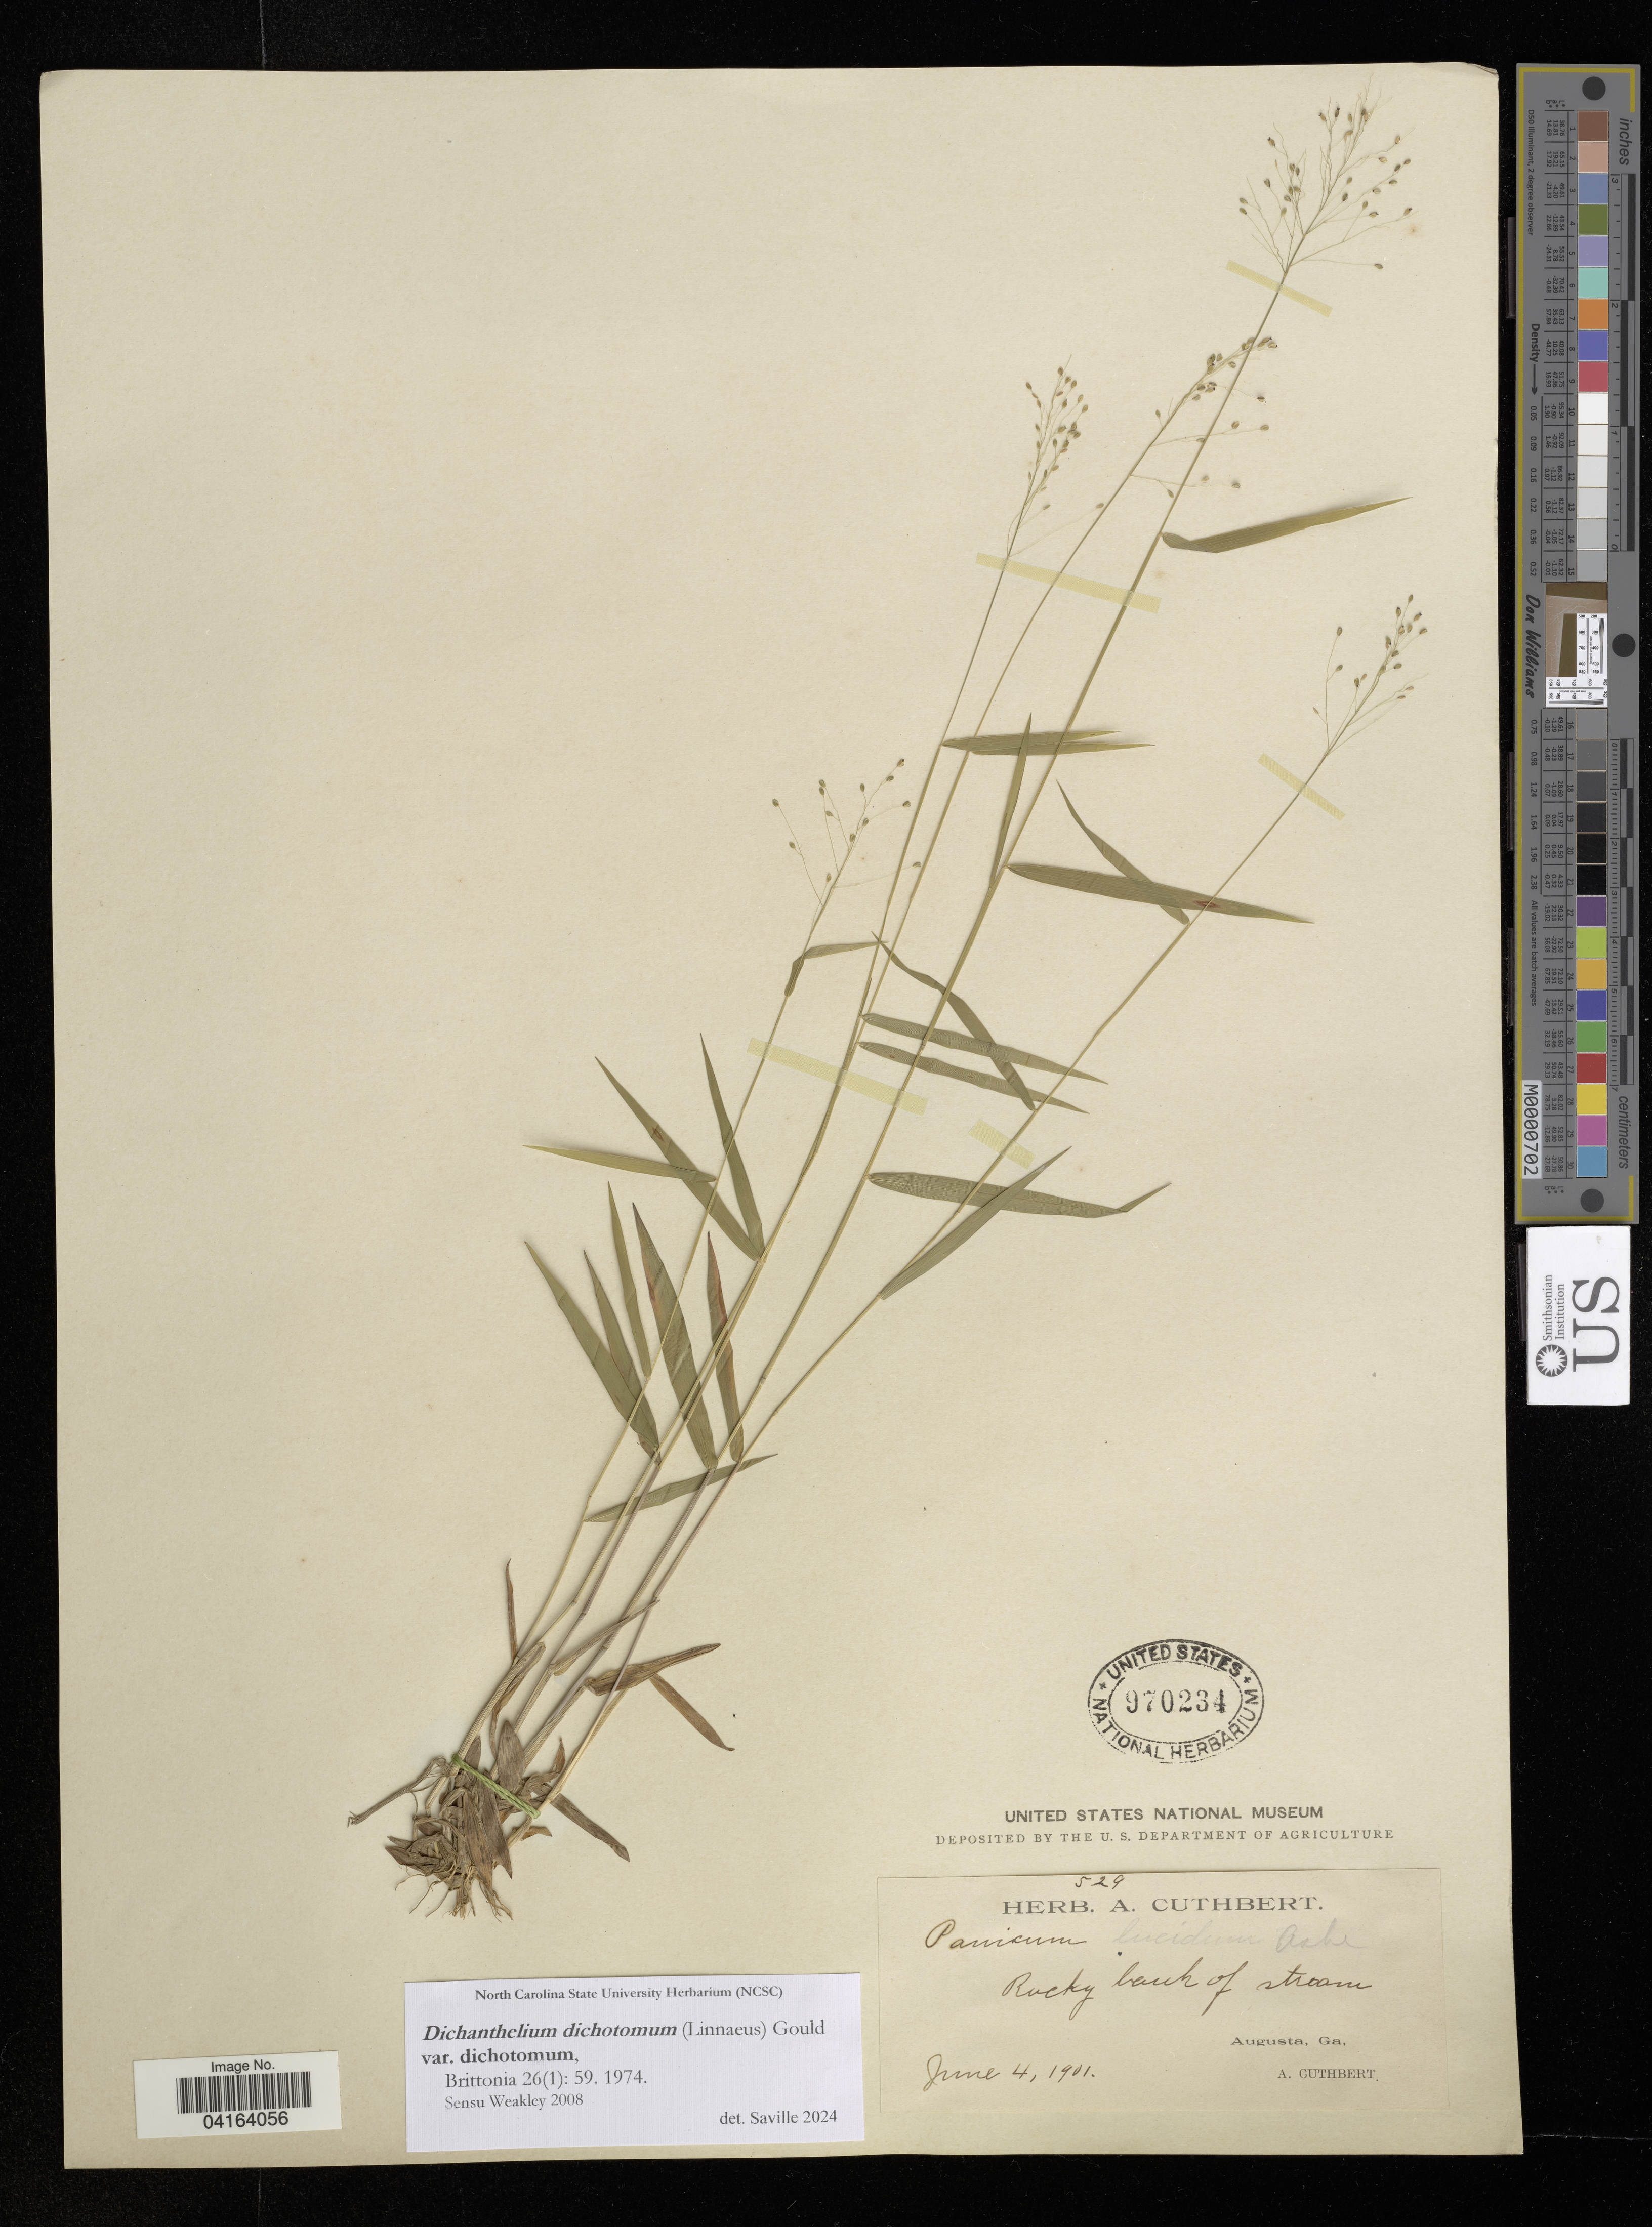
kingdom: Plantae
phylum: Tracheophyta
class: Liliopsida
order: Poales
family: Poaceae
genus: Dichanthelium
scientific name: Dichanthelium dichotomum var. dichotomum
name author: (L.) Gould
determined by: Saville, A. C., (NCSC), North Carolina State University (UNITED STATES)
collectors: A. Cuthbert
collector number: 529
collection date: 1901-06-04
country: United States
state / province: Georgia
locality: Rocky bank of stream, Augusta.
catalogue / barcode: US 970234